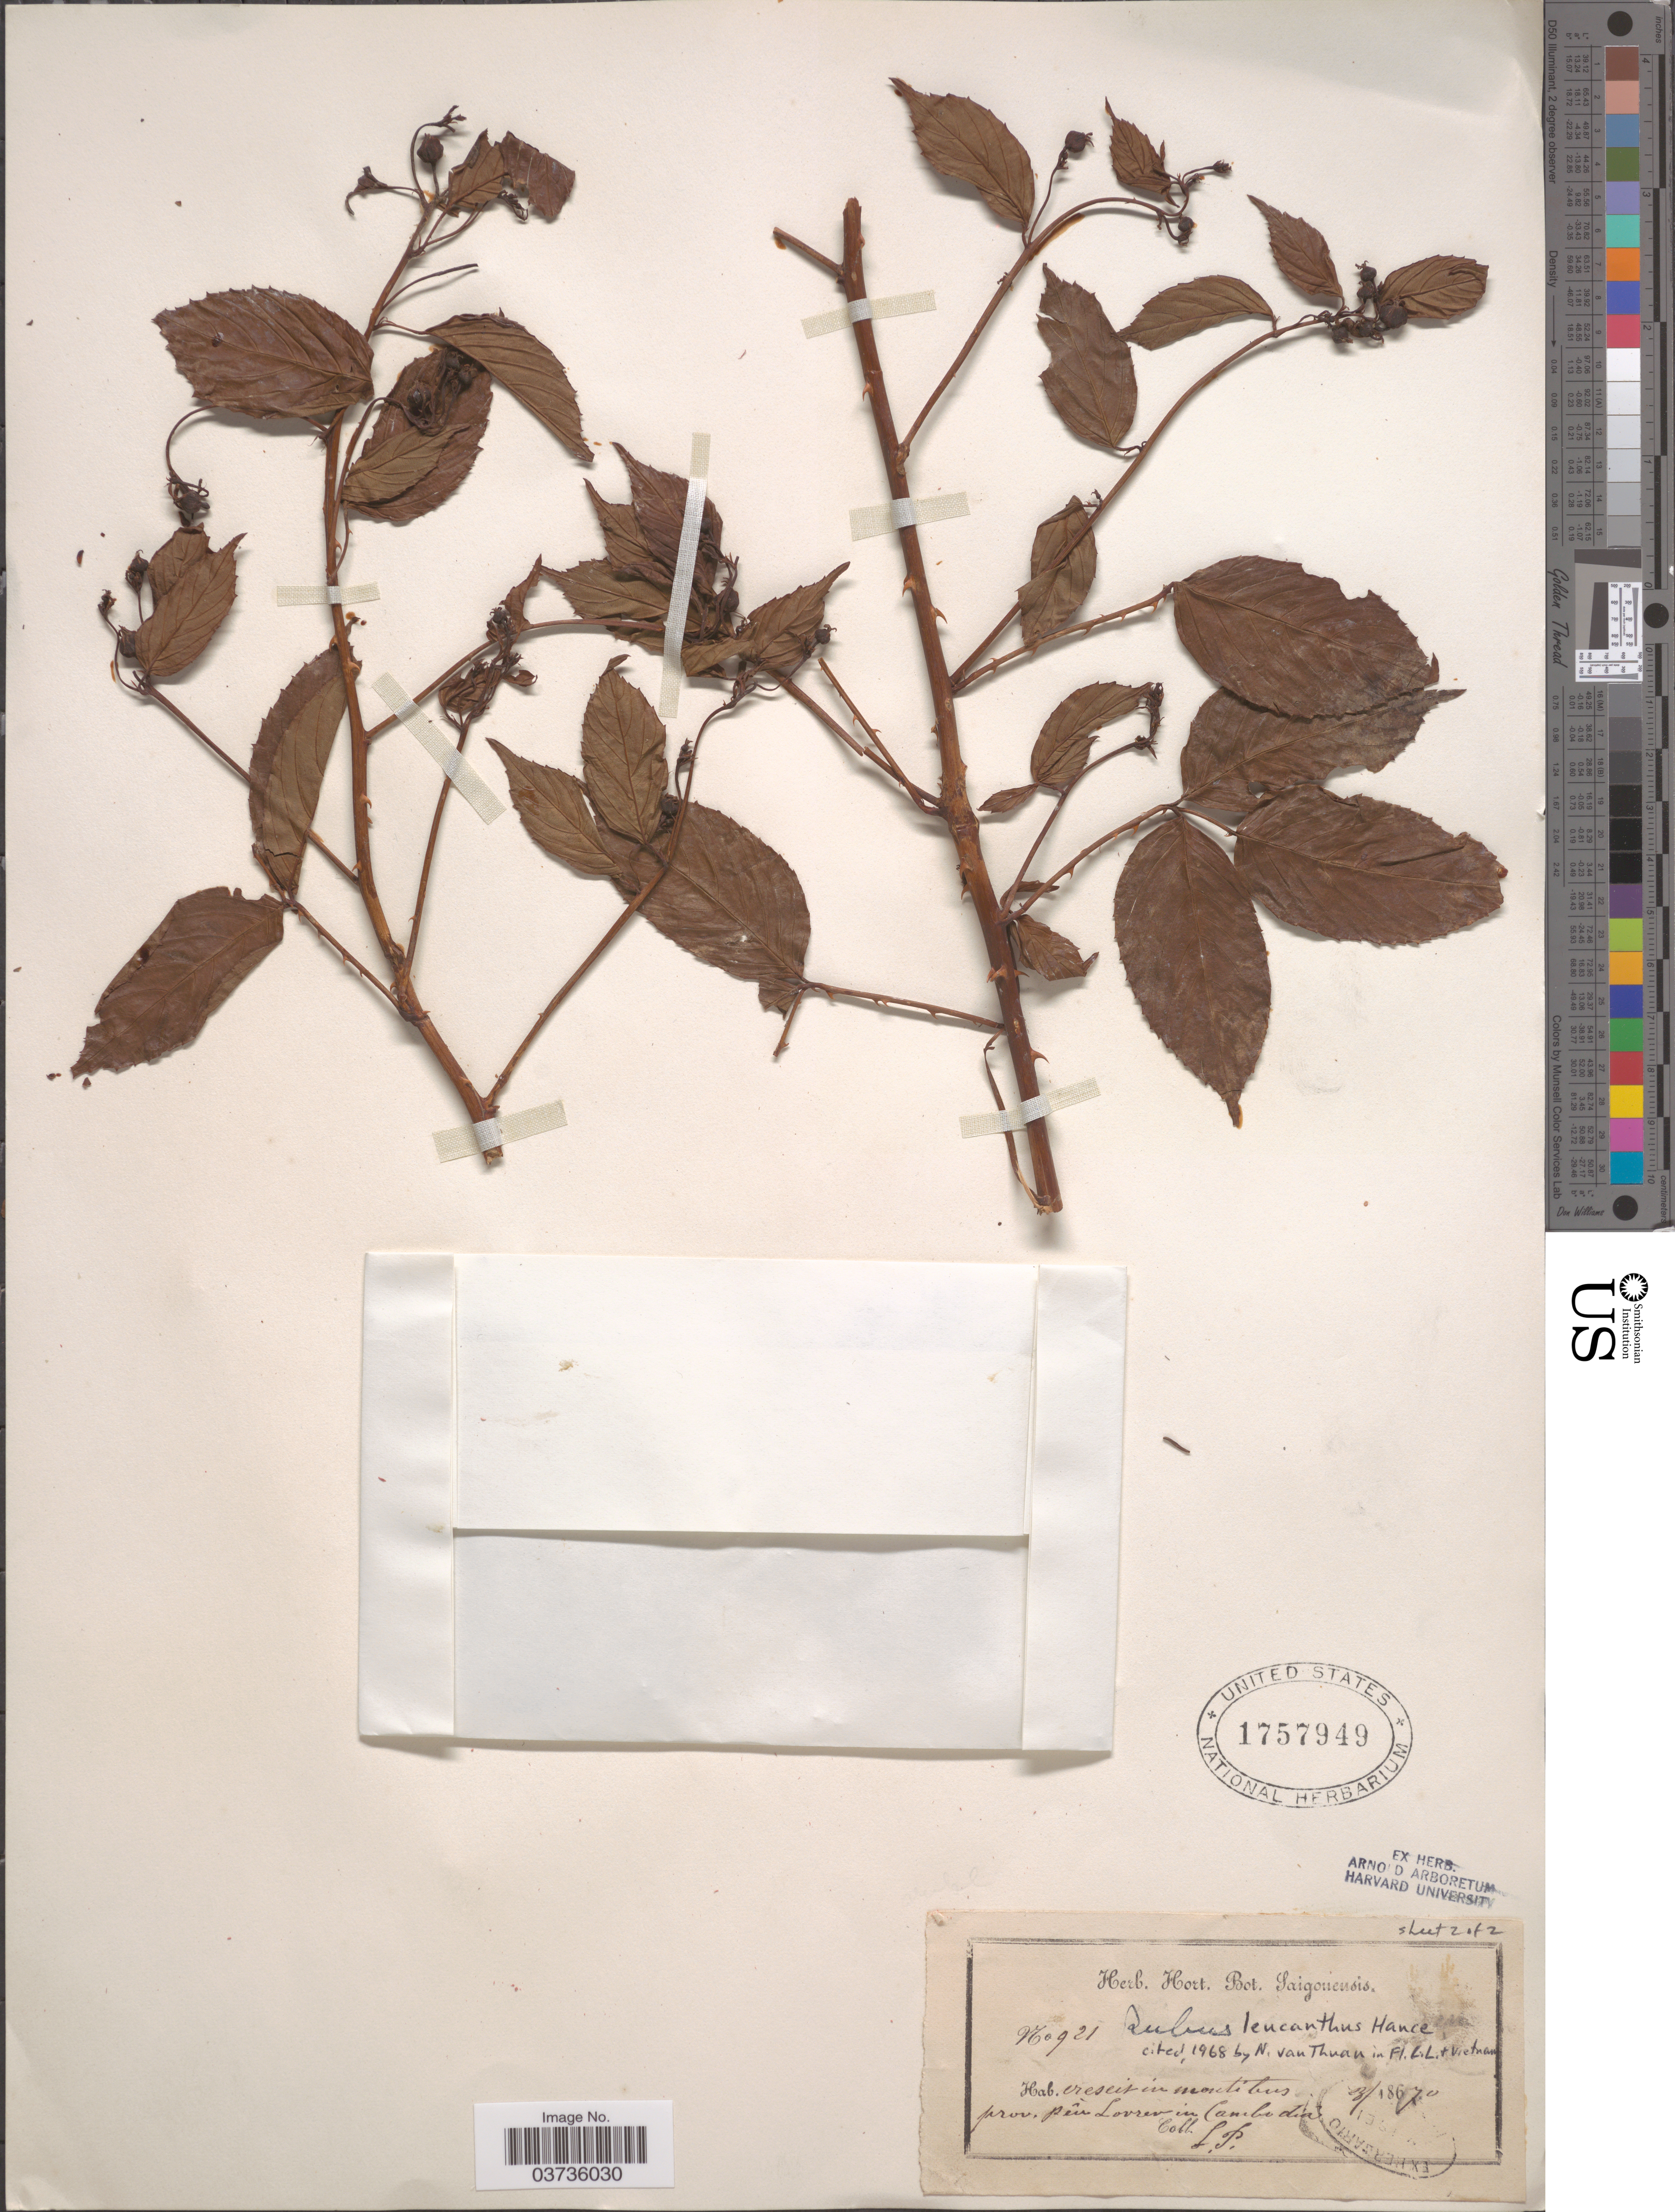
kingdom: Plantae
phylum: Tracheophyta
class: Magnoliopsida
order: Rosales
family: Rosaceae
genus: Rubus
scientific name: Rubus leucanthus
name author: Hance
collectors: L. P.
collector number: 921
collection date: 1870-03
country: Cambodia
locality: Prov. près [interpreted] Lovrev [interpreted] in Cambodia.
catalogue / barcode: US 1757949